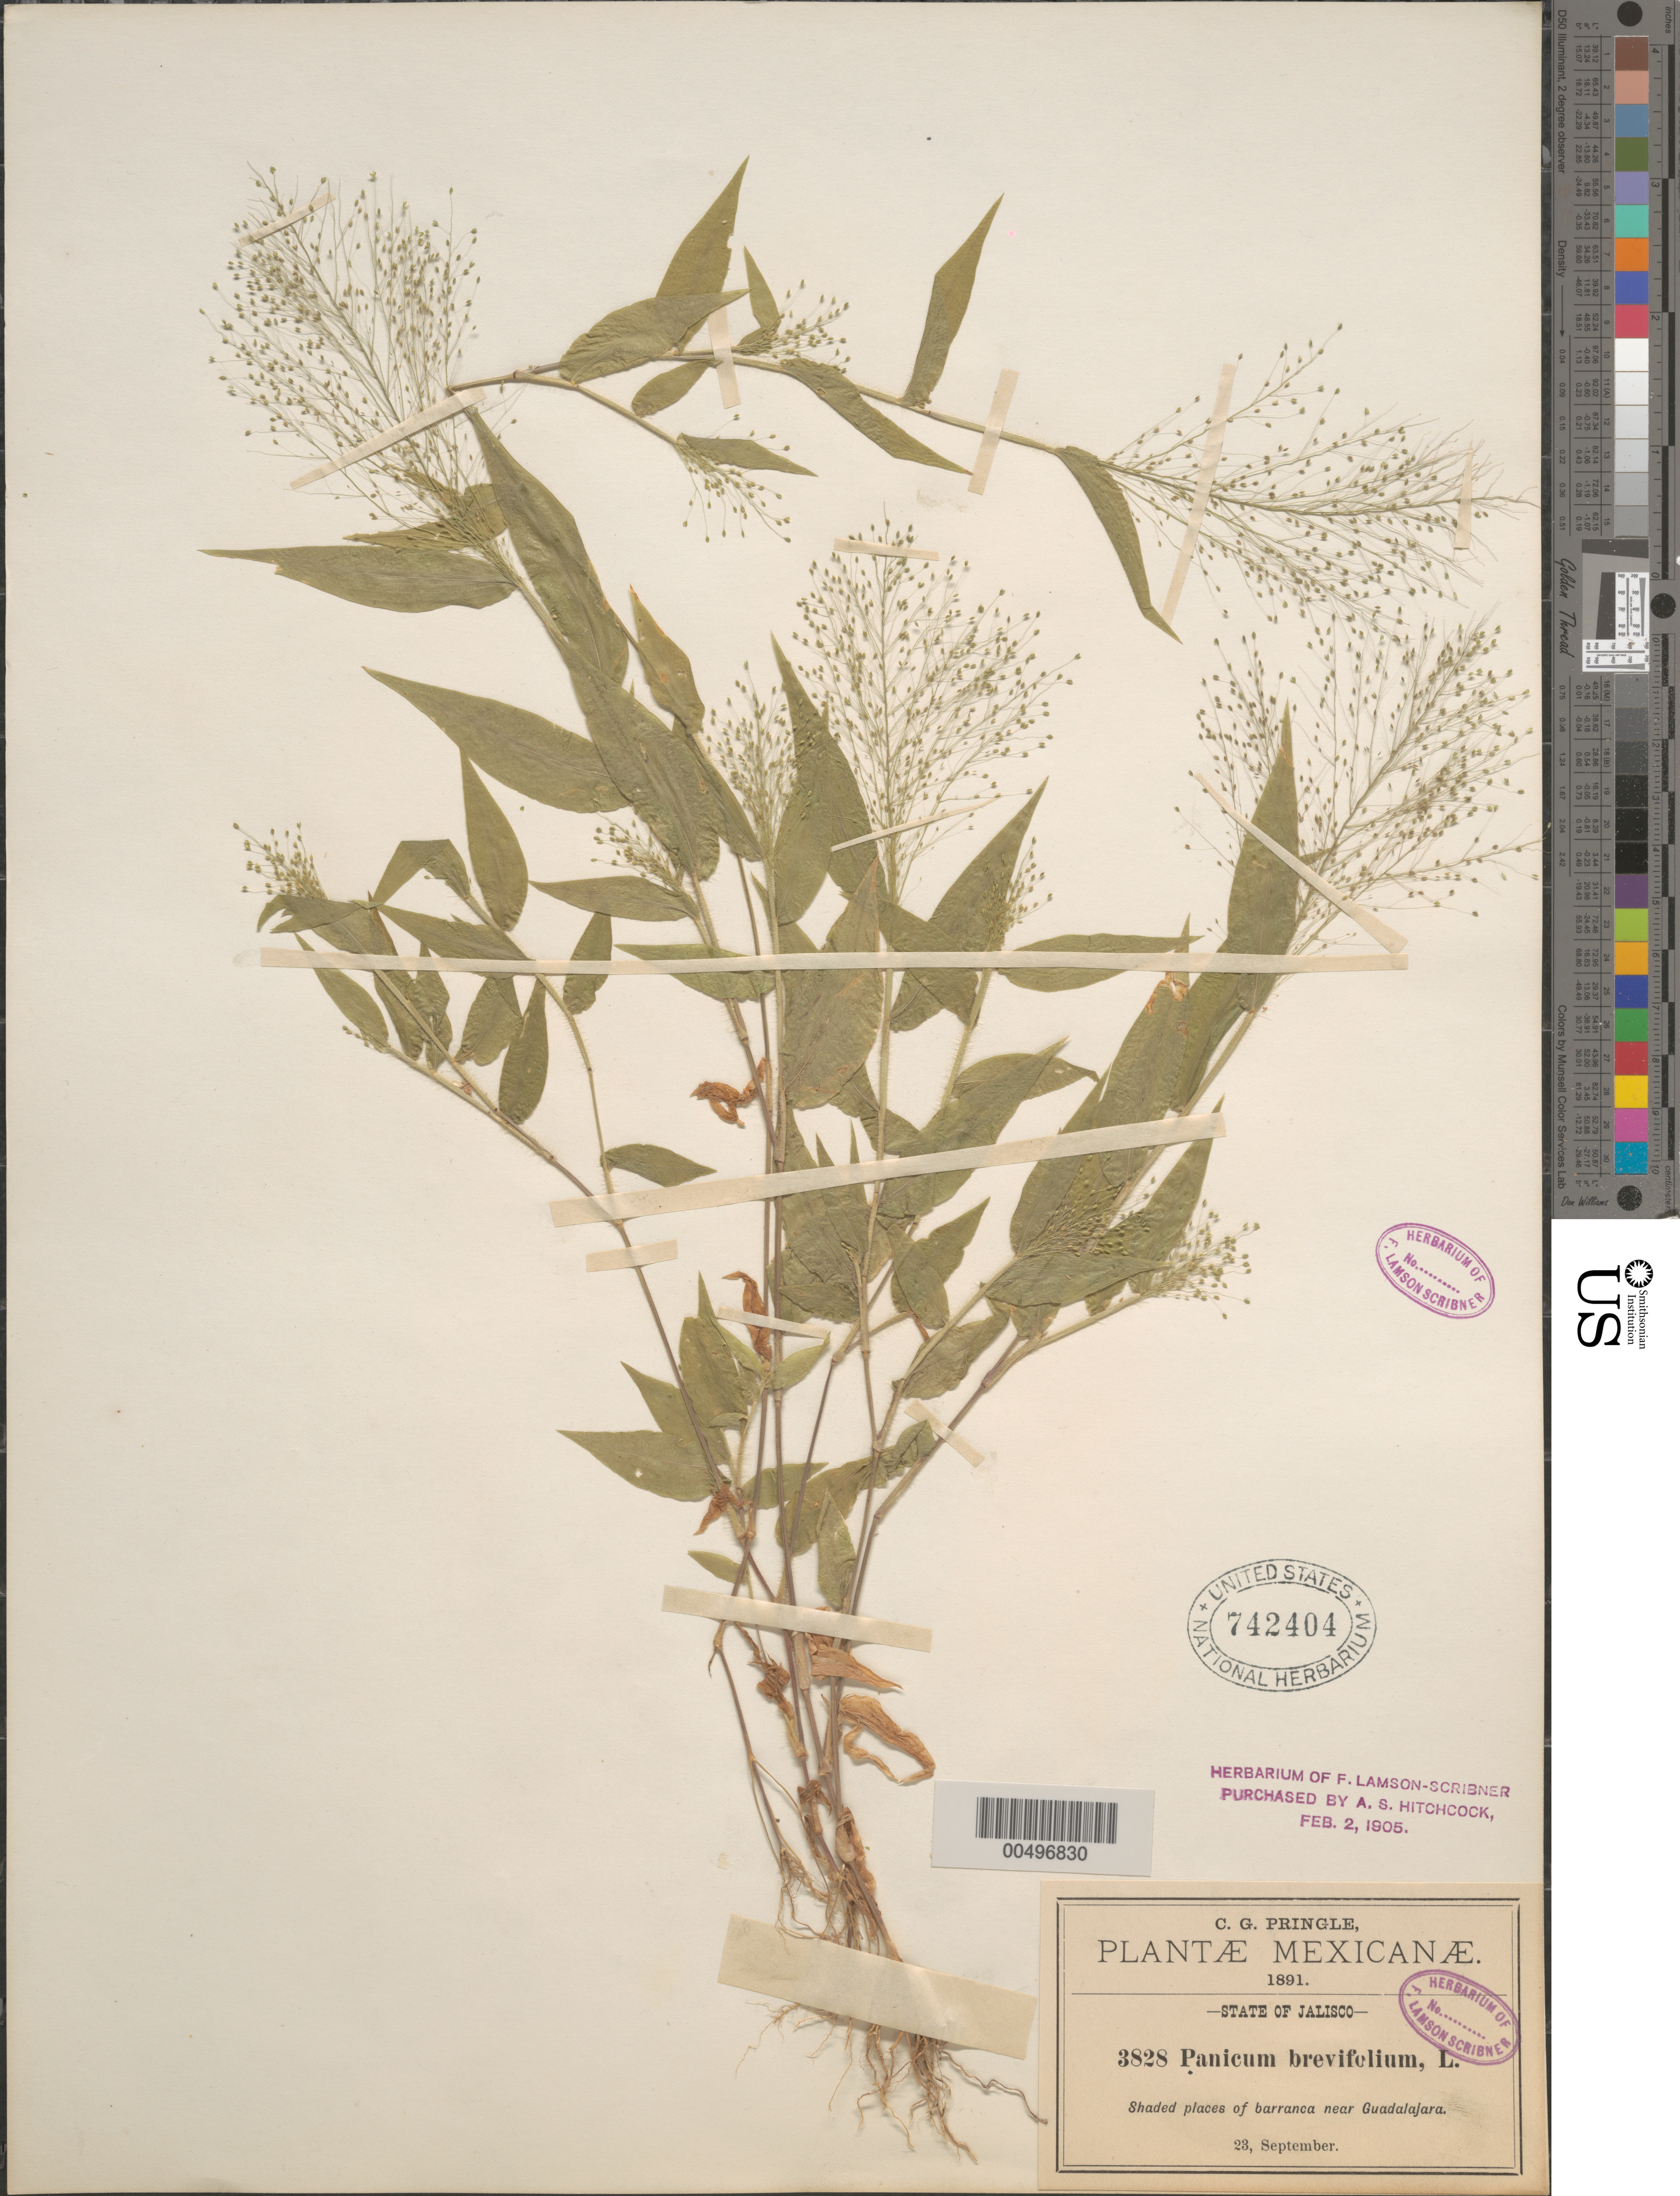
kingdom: Plantae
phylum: Tracheophyta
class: Liliopsida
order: Poales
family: Poaceae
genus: Panicum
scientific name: Panicum trichoides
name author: Sw.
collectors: C. G. Pringle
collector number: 3828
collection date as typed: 23 Sep 1891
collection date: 1891-09-23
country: Mexico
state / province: Jalisco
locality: Barranca near Guadalajara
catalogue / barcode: US 742404